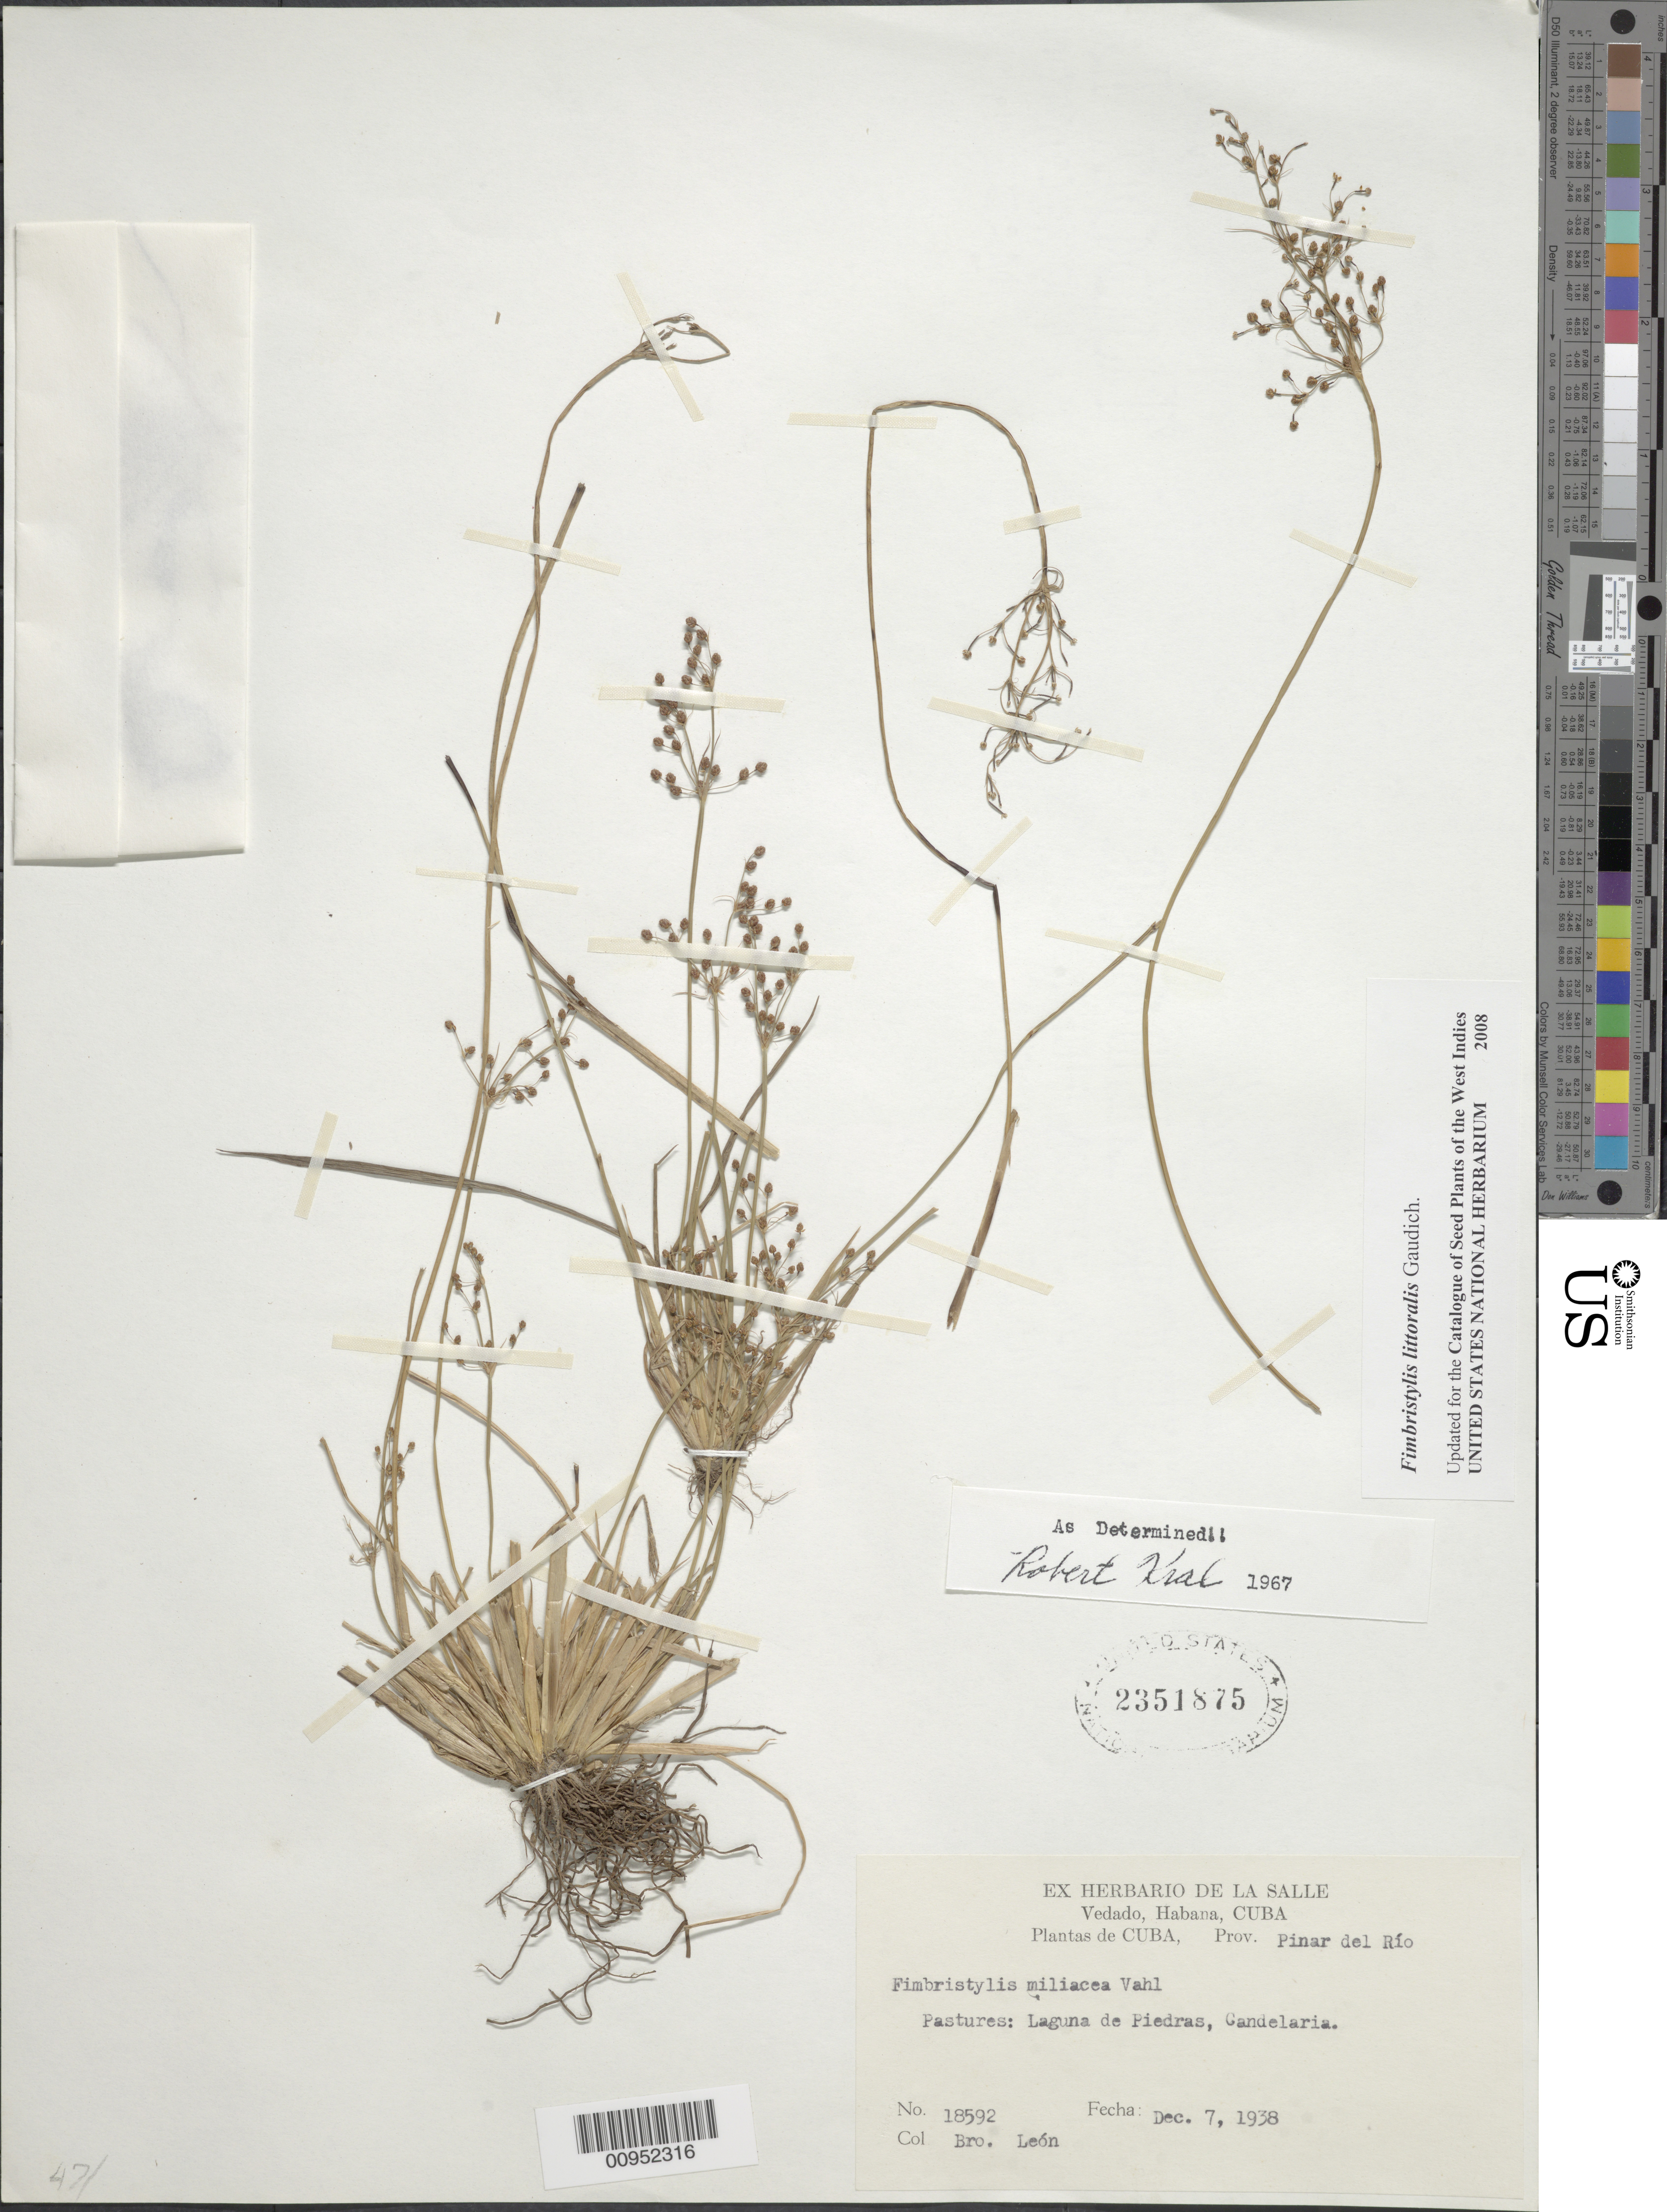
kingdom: Plantae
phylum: Tracheophyta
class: Liliopsida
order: Poales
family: Cyperaceae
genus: Fimbristylis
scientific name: Fimbristylis littoralis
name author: Gaudich.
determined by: Strong, M. T., (US), Smithsonian Institution - National Museum of Natural History (UNITED STATES)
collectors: Bro. León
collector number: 18592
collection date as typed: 07 Dec 1938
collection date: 1938-12-07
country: Cuba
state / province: Pinar del Rio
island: Cuba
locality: Pastures, Laguna de Piedras, Gandelaria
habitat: Pastures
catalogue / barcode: US 2351857